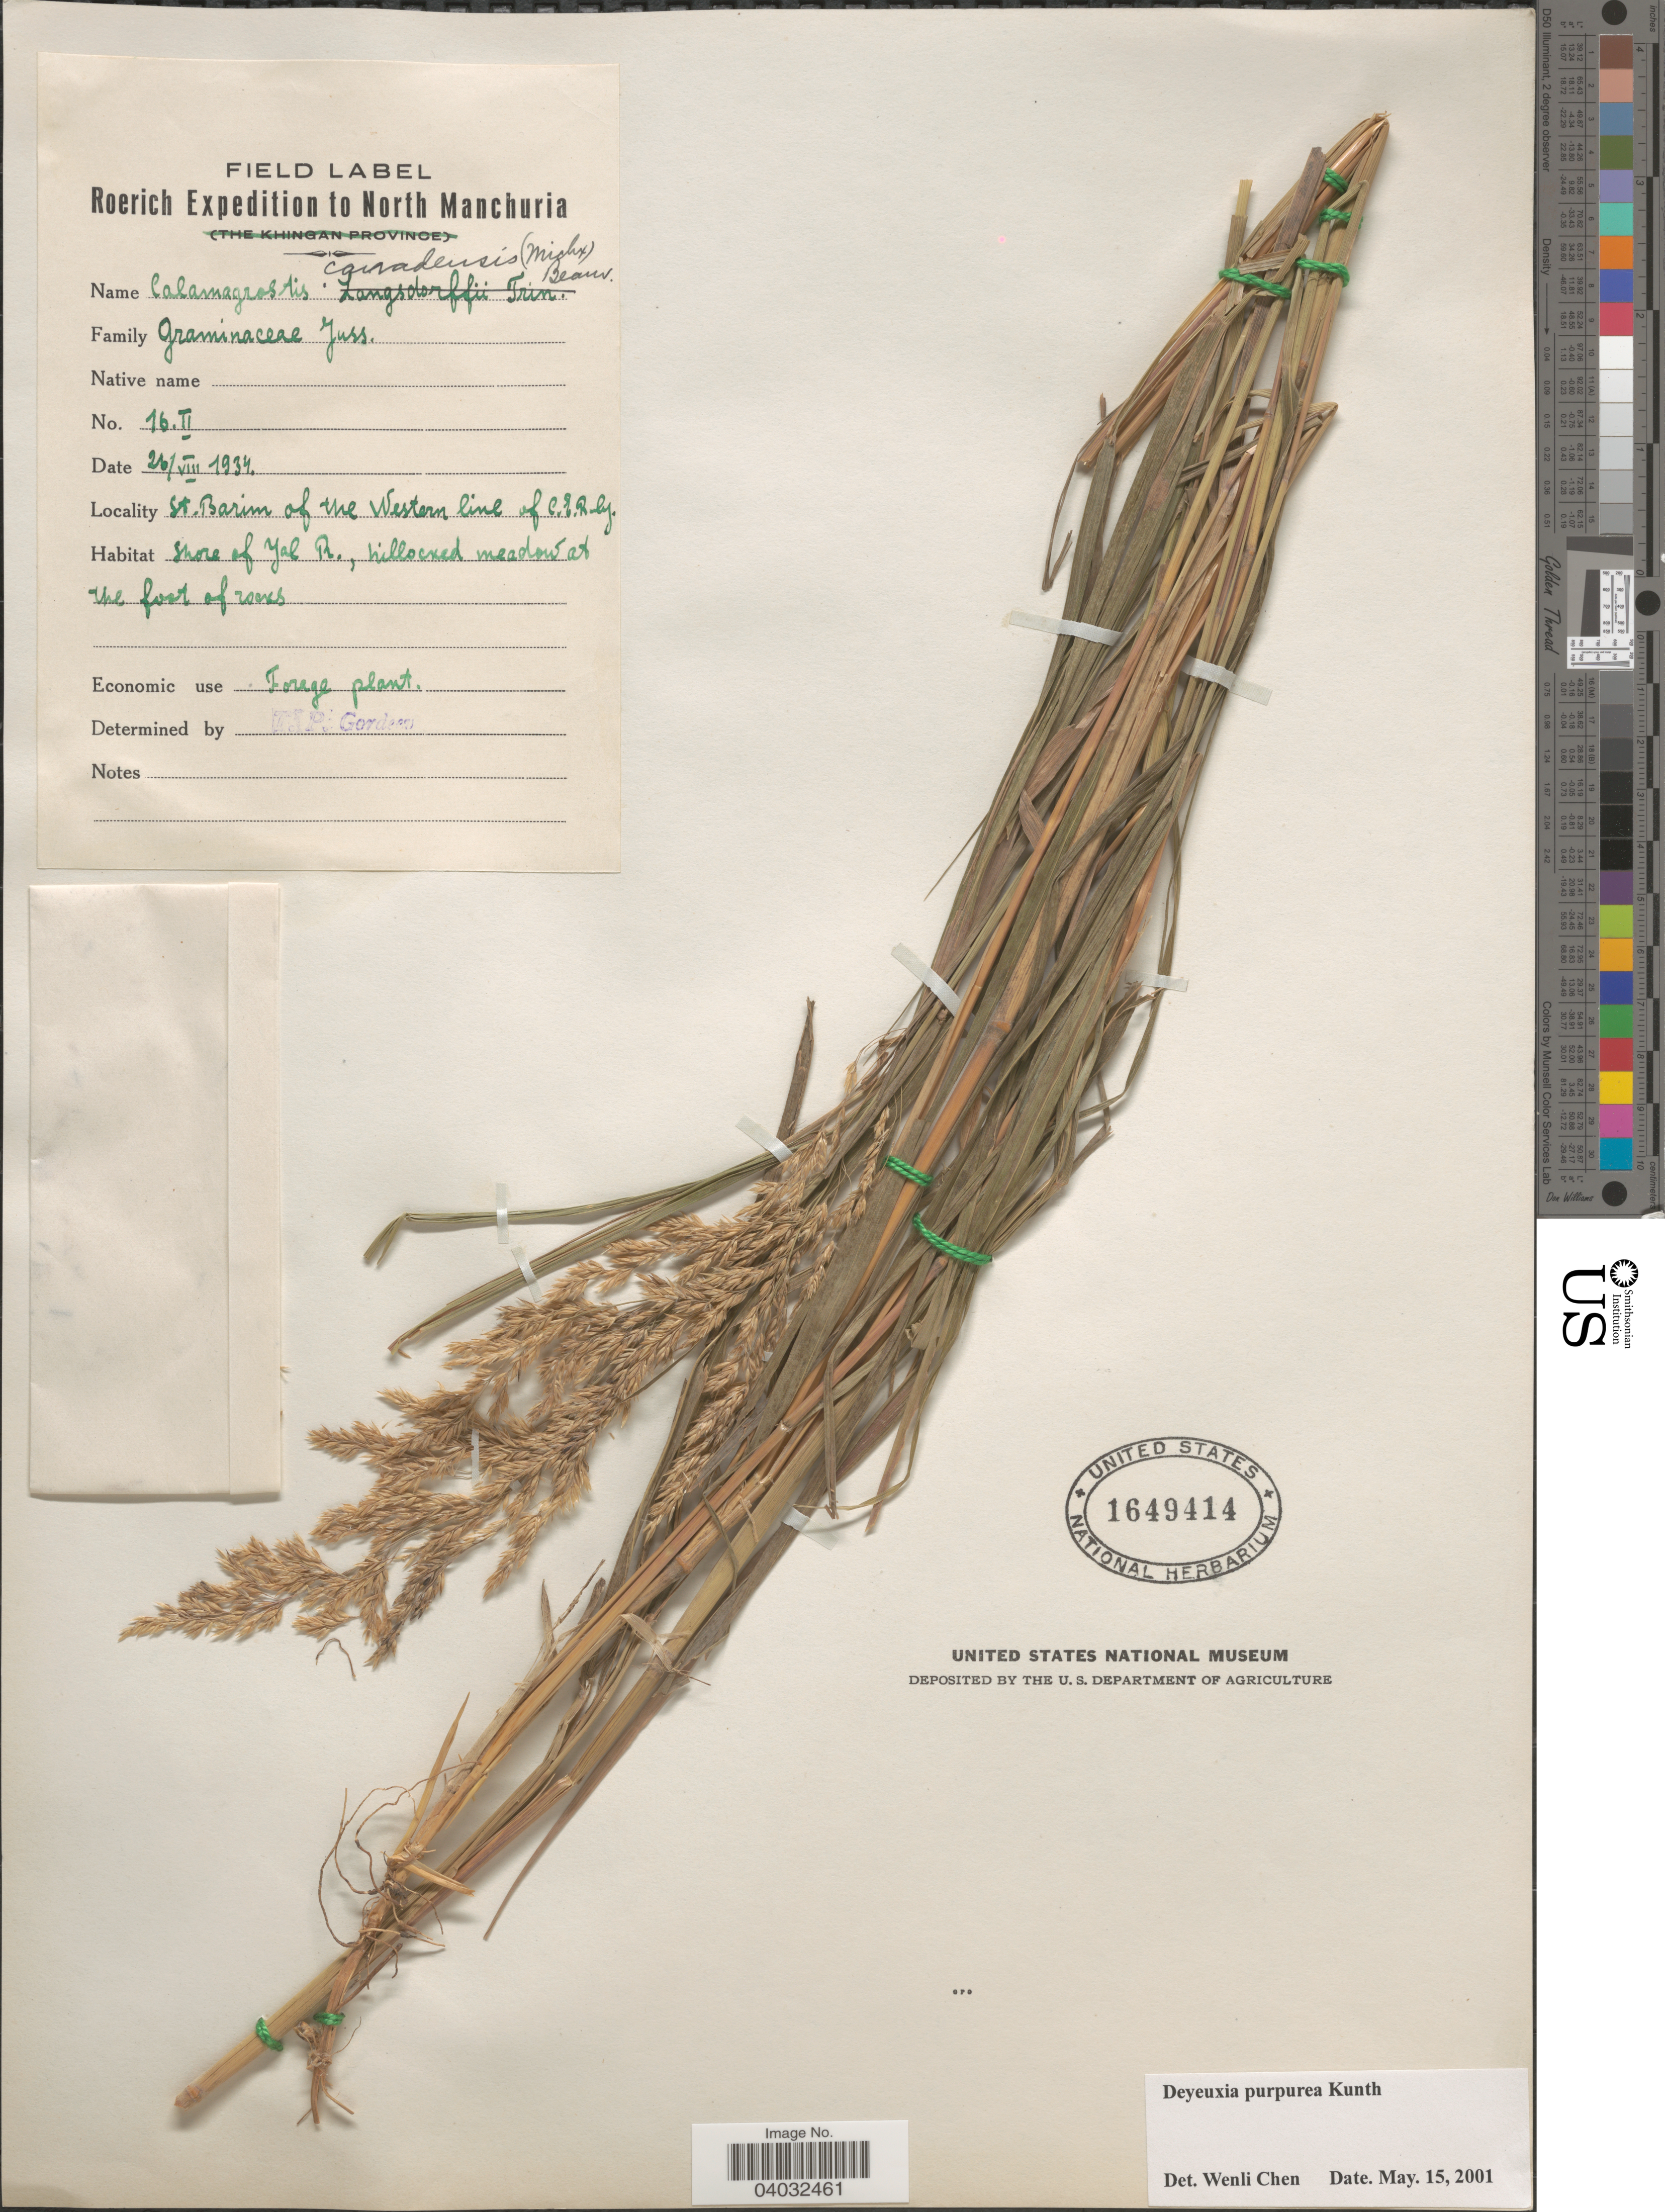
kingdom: Plantae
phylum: Tracheophyta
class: Liliopsida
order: Poales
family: Poaceae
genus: Calamagrostis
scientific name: Calamagrostis purpurea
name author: (Trin.) Trin.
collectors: Roerich Expedition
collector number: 16 II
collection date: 1934-08-26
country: China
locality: North Manchuria. St. Barim of the Western line of C.E.R. Ry. Shore of Yal R.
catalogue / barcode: US 1649414